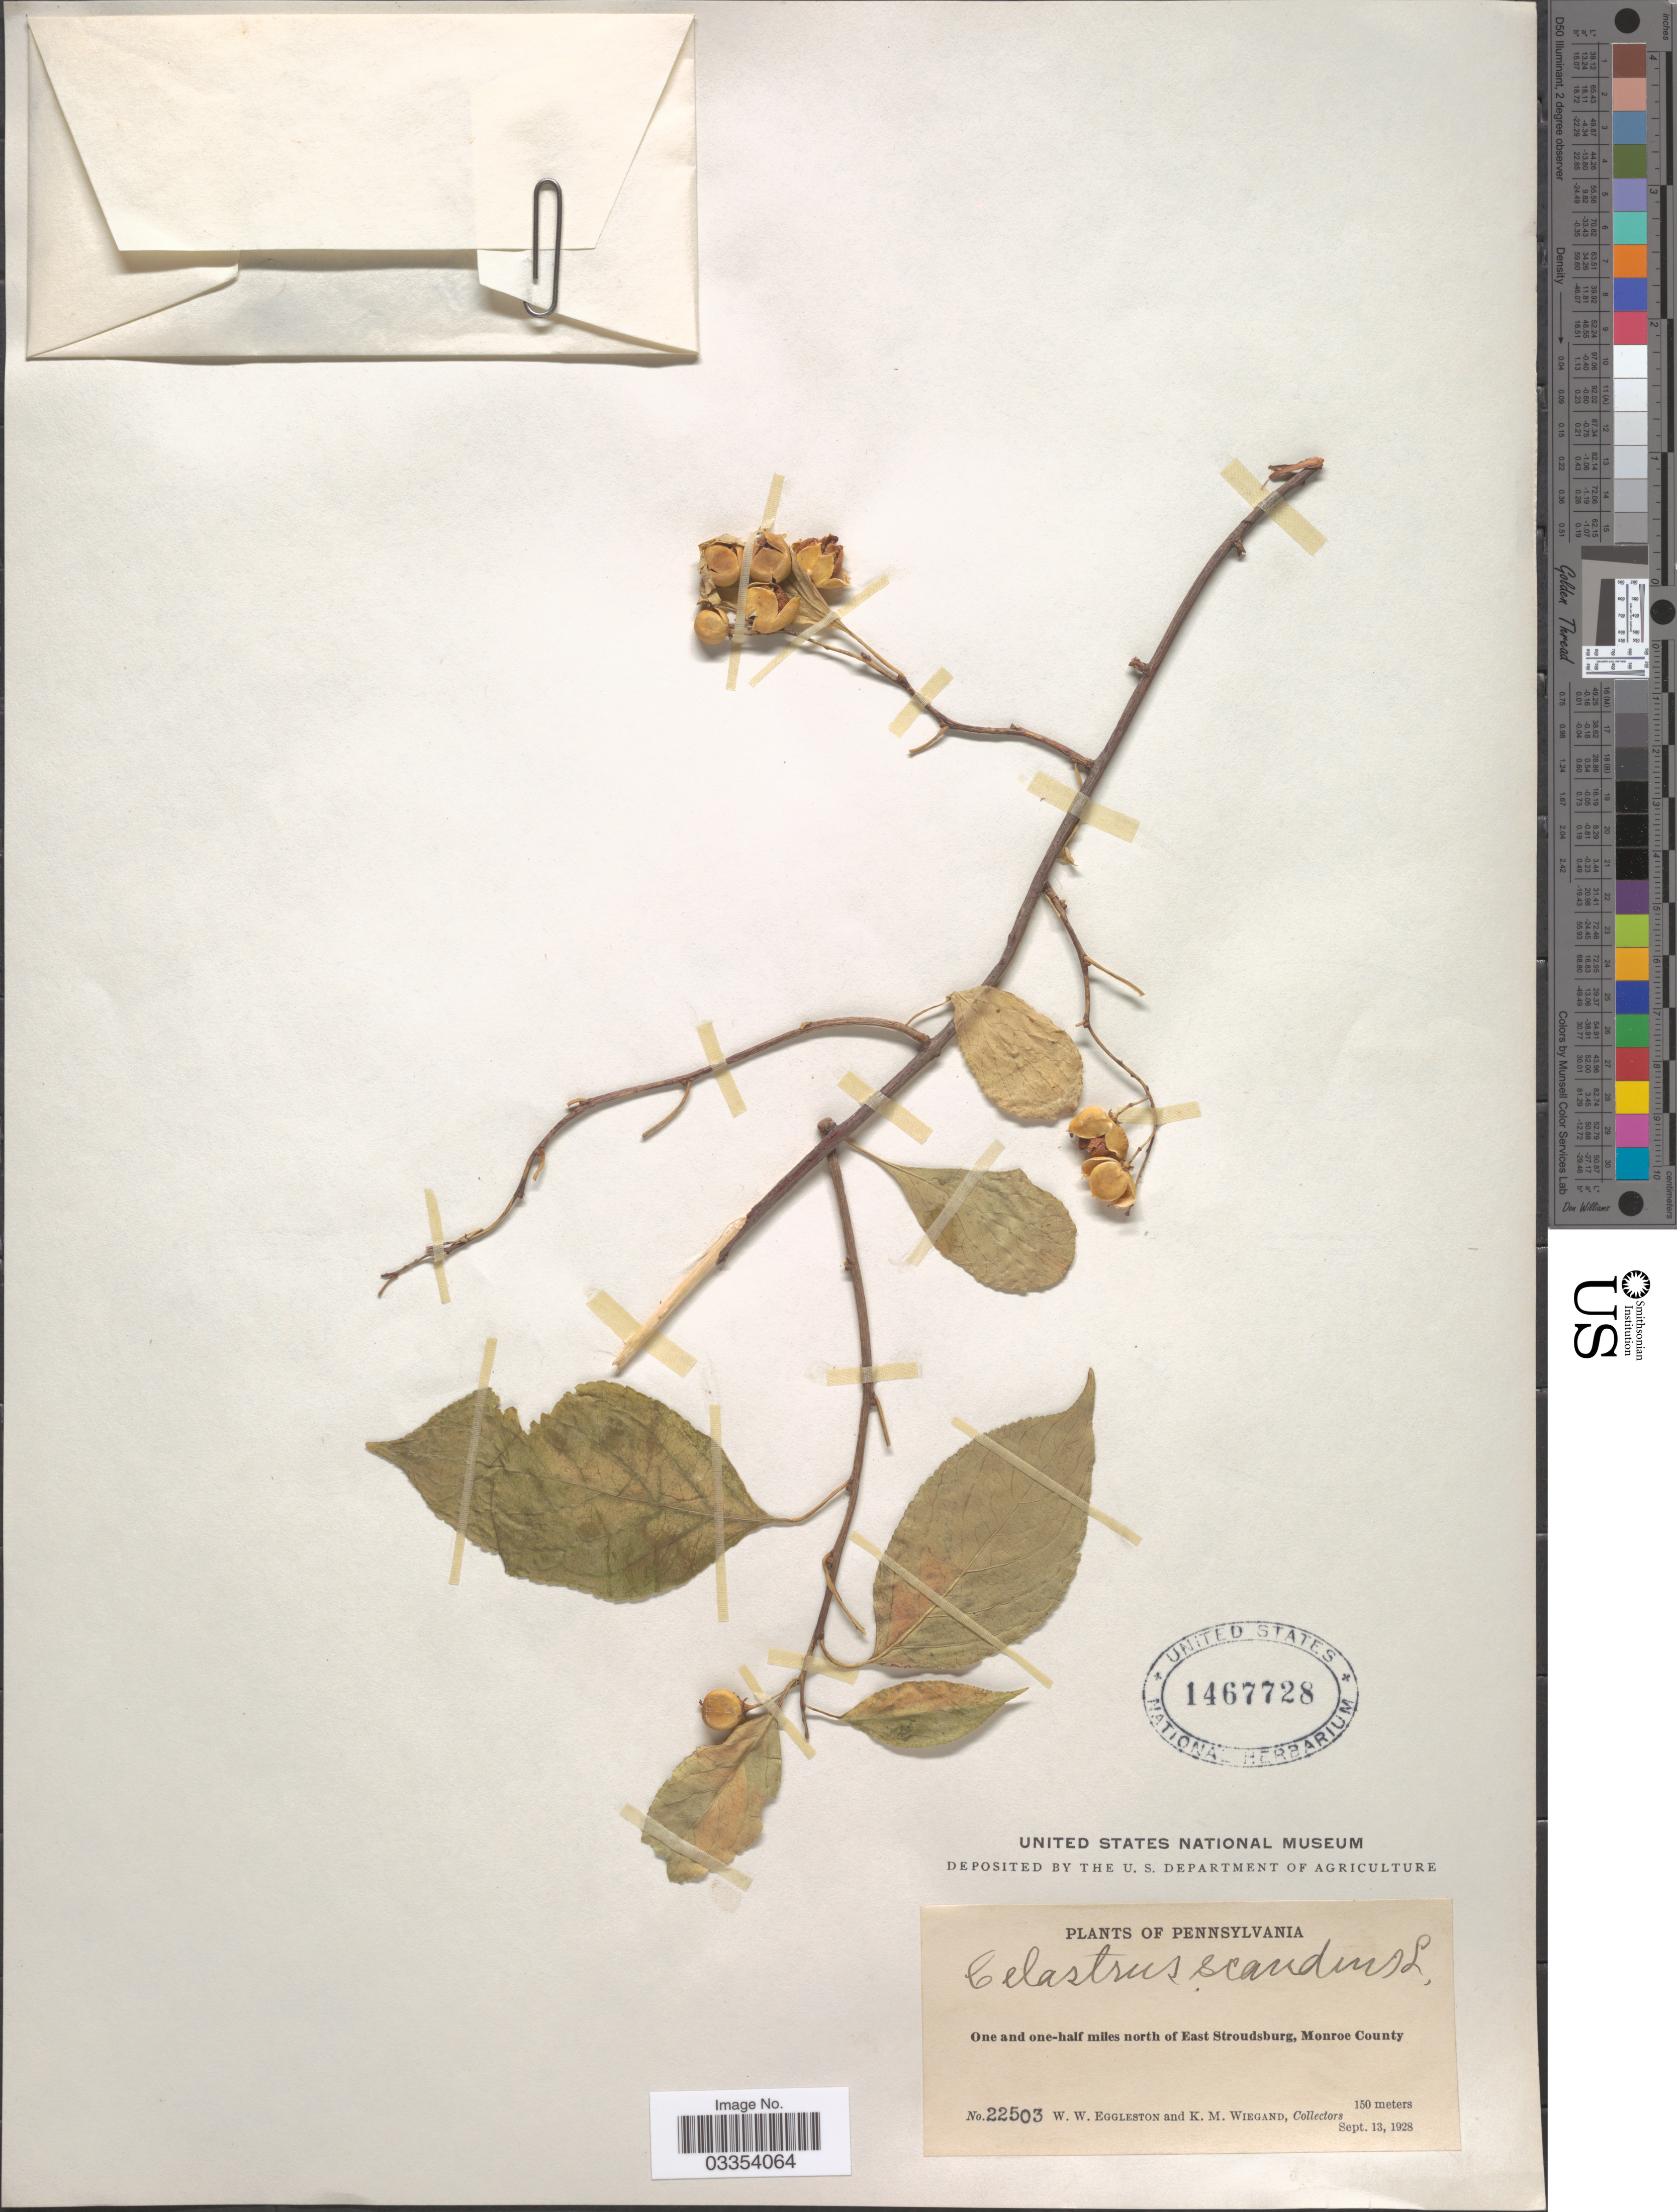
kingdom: Plantae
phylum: Tracheophyta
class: Magnoliopsida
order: Celastrales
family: Celastraceae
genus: Celastrus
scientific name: Celastrus scandens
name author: L.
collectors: W. W. Eggleston & K. M. Wiegand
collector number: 22503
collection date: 1928-09-13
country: United States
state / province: Pennsylvania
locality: One and one-half miles north of East Stroudsburg, Monroe County.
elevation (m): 150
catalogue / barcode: US 1467728